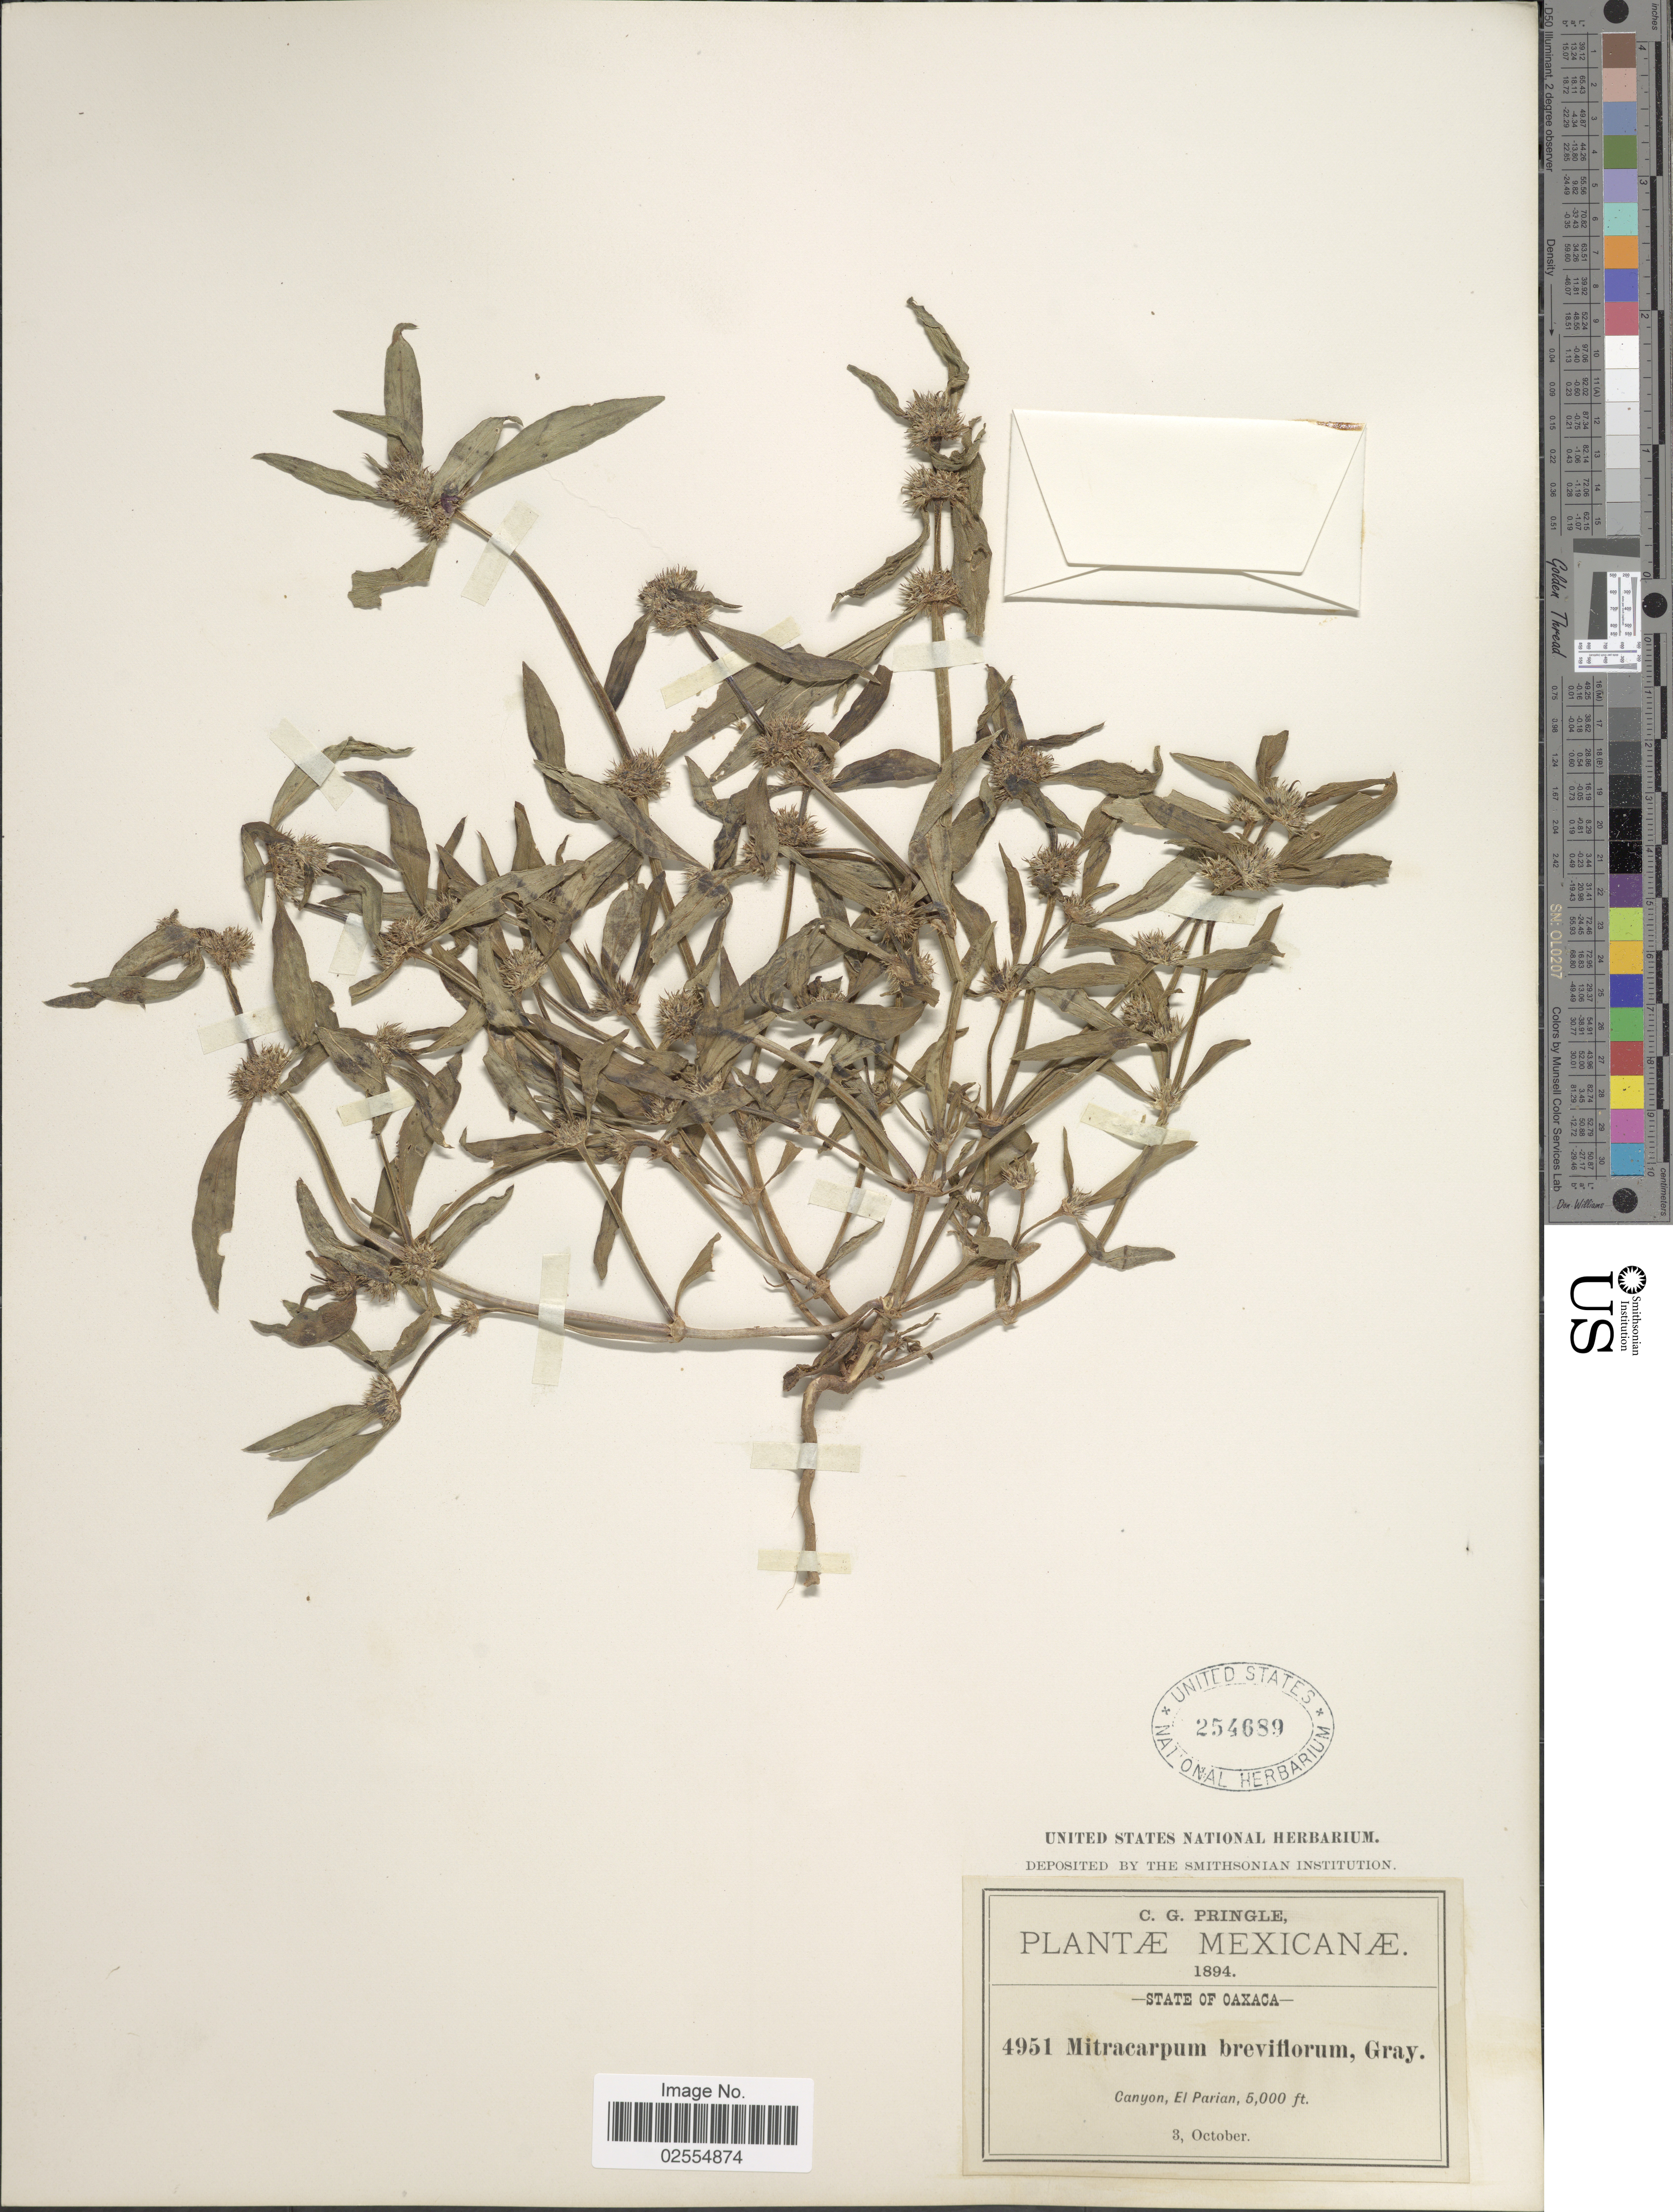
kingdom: Plantae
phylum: Tracheophyta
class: Magnoliopsida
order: Gentianales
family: Rubiaceae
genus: Mitracarpus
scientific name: Mitracarpus breviflorus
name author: A. Gray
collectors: C. G. Pringle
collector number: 4951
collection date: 1894-10-03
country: Mexico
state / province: Oaxaca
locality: Canyon, El Parian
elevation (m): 1524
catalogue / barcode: US 254689